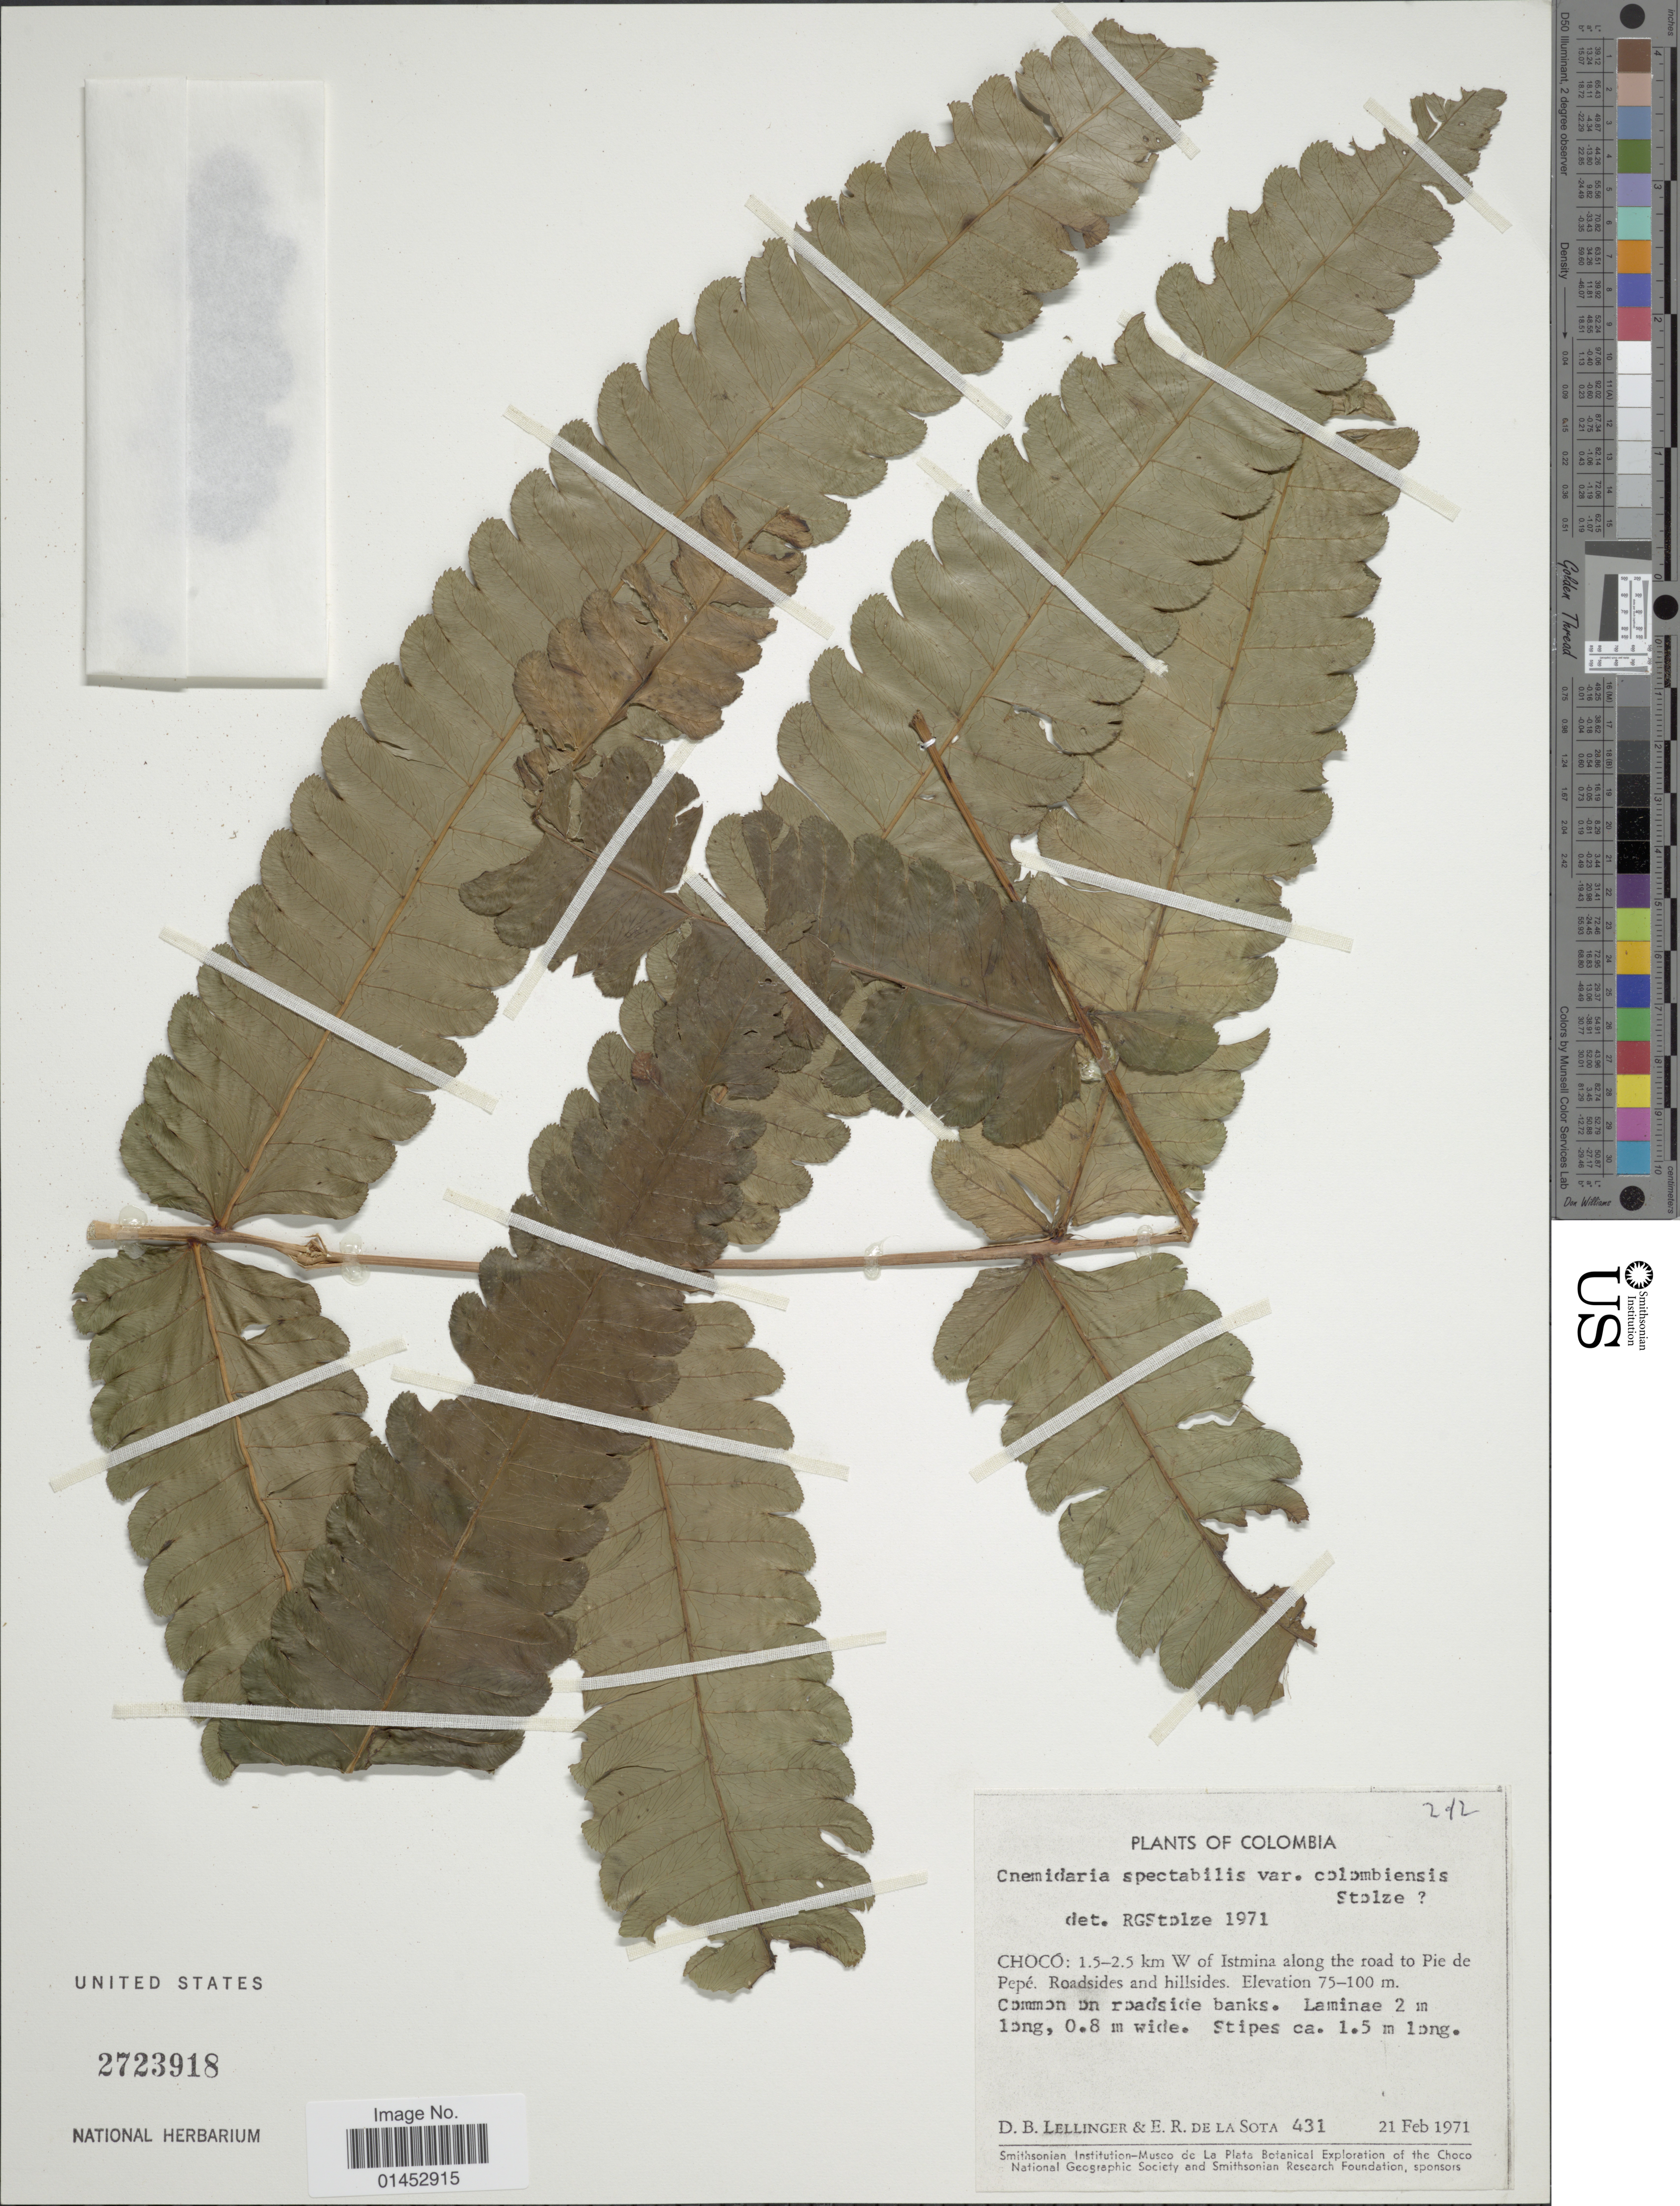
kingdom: Plantae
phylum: Tracheophyta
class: Polypodiopsida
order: Cyatheales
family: Cyatheaceae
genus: Cyathea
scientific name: Cyathea spectabilis var. colombiana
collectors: D. B. Lellinger & E. R. de la Sota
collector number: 431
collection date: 1971-02-21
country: Colombia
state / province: Chocó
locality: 1.5-2.5 km W of Istmina along the road to Pie de Pepé. Roadsides and hillsides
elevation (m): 75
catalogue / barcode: US 2723918